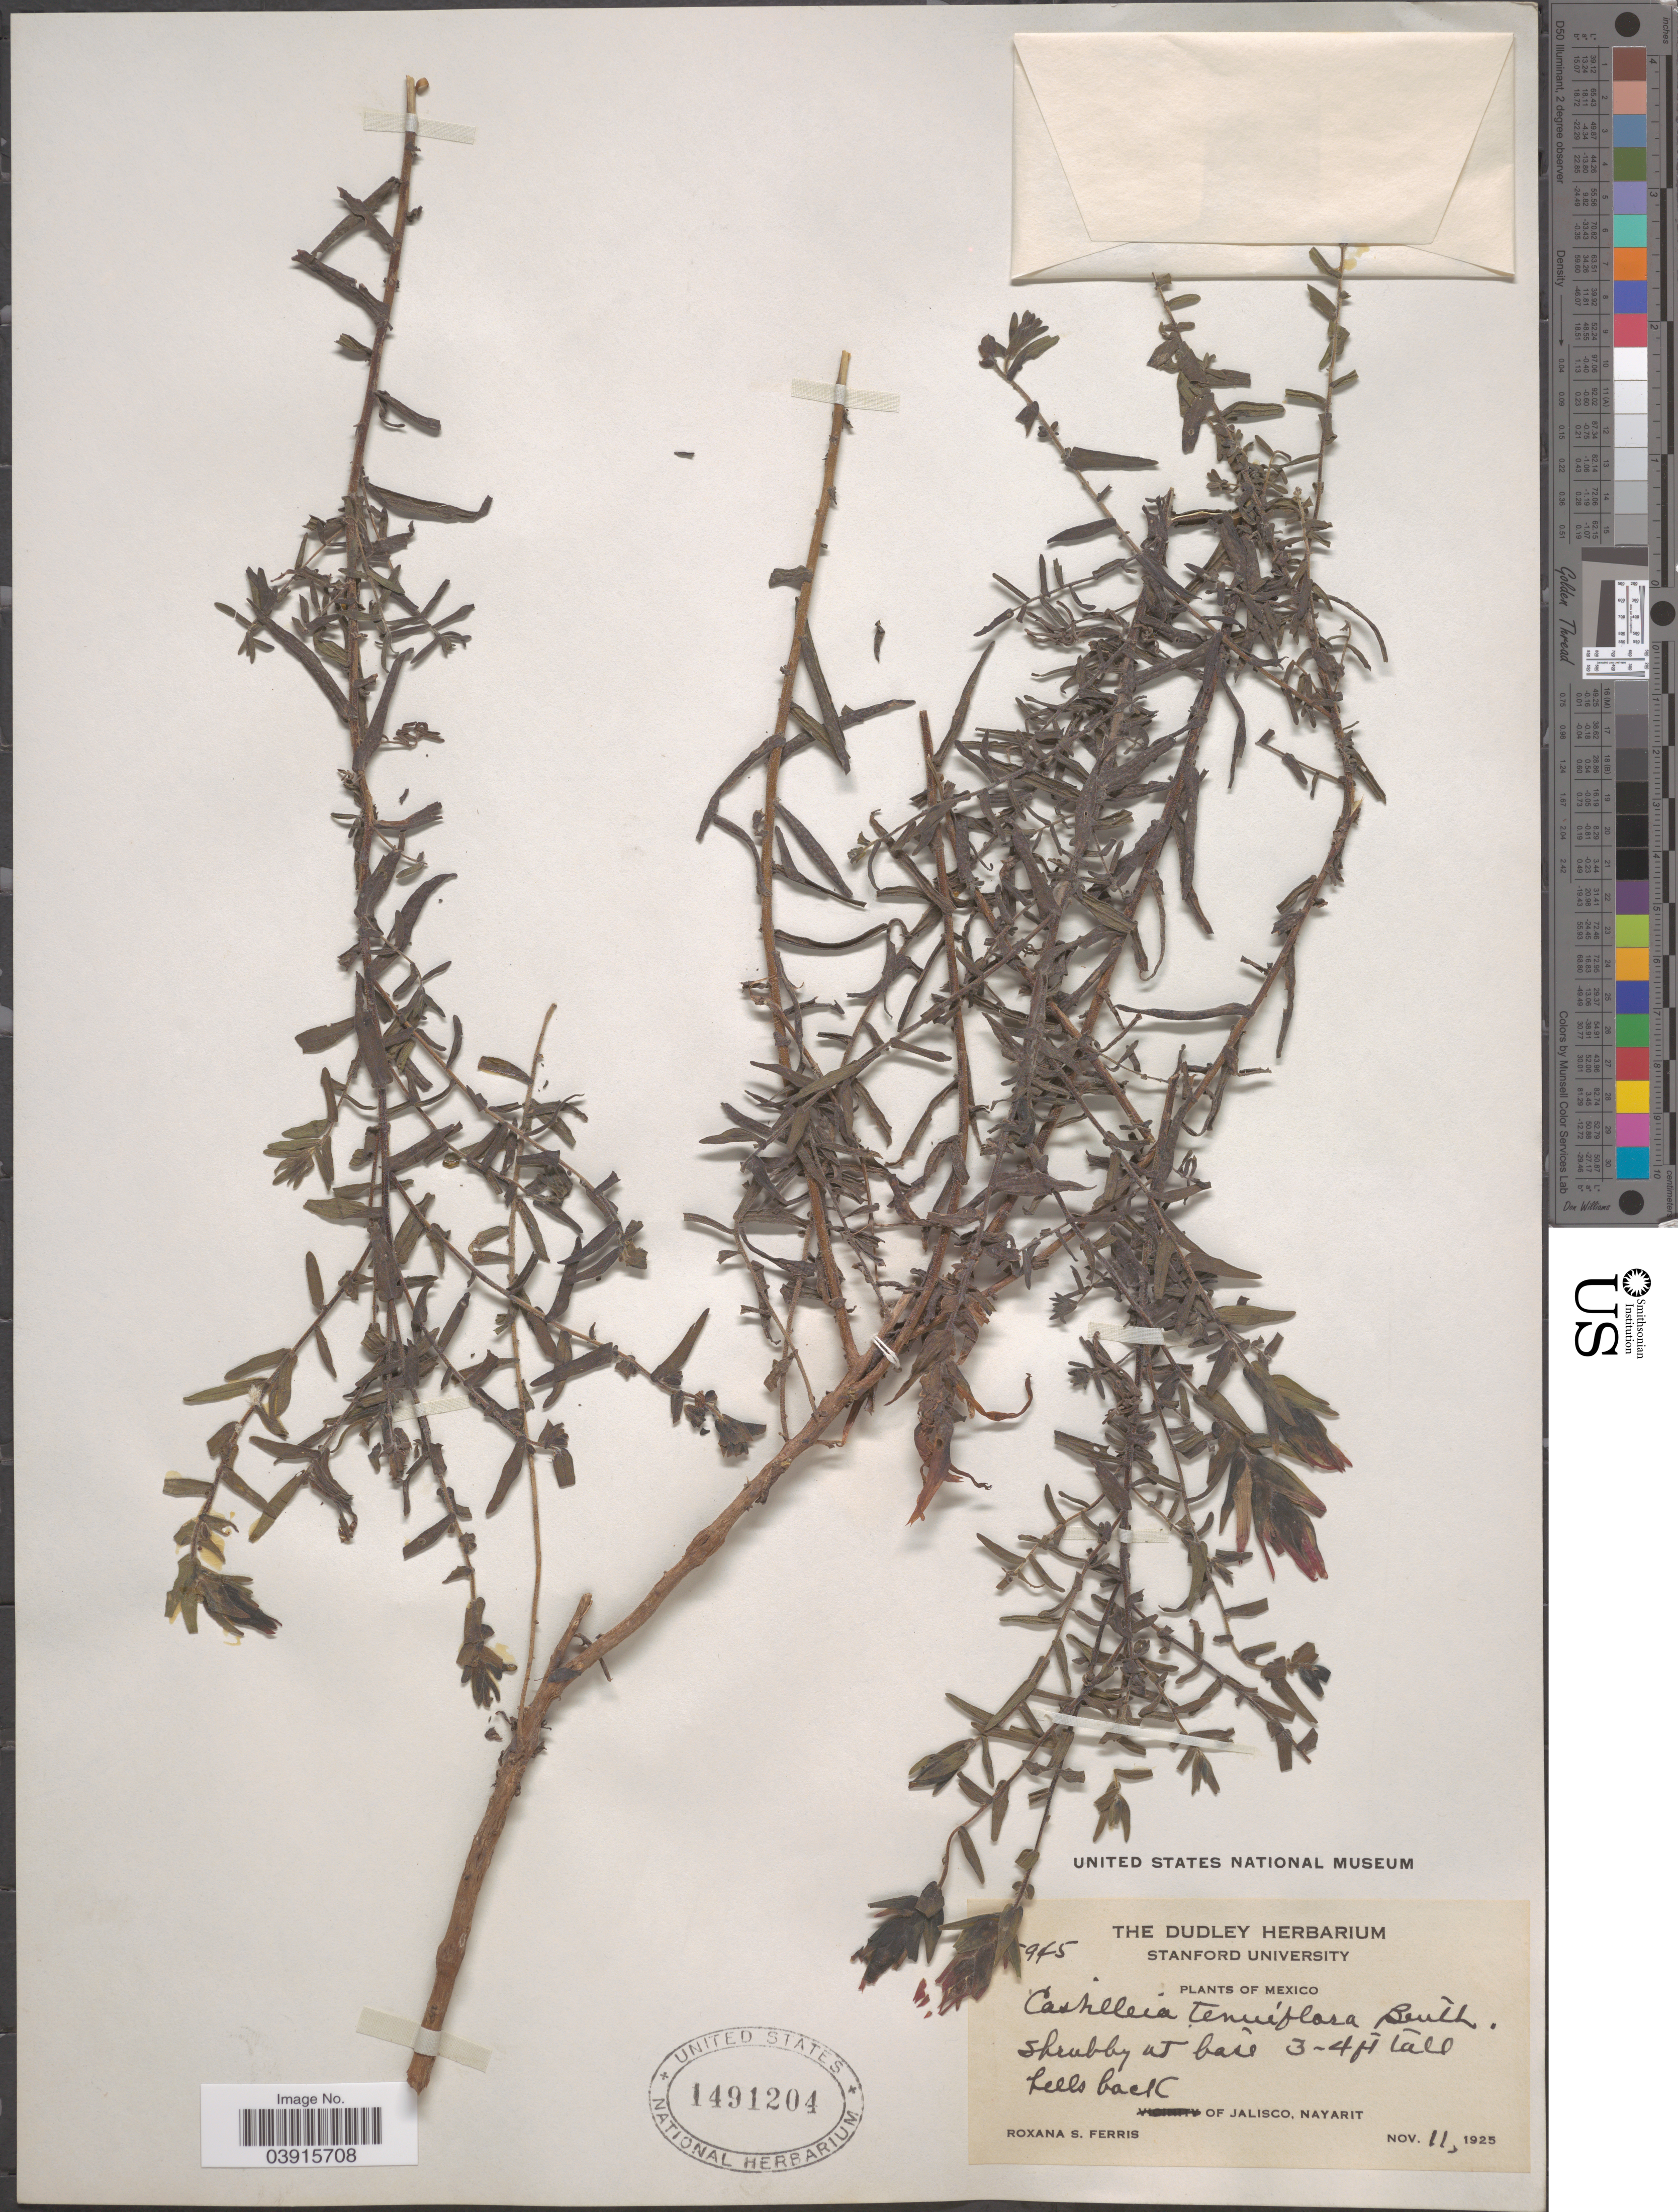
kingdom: Plantae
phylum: Tracheophyta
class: Magnoliopsida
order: Lamiales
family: Orobanchaceae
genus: Castilleja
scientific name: Castilleja tenuiflora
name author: Benth.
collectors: R. S. Ferris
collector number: !945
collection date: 1925-11-11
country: Mexico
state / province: Nayarit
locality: Hills back of Jalisco.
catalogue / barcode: US 1491204